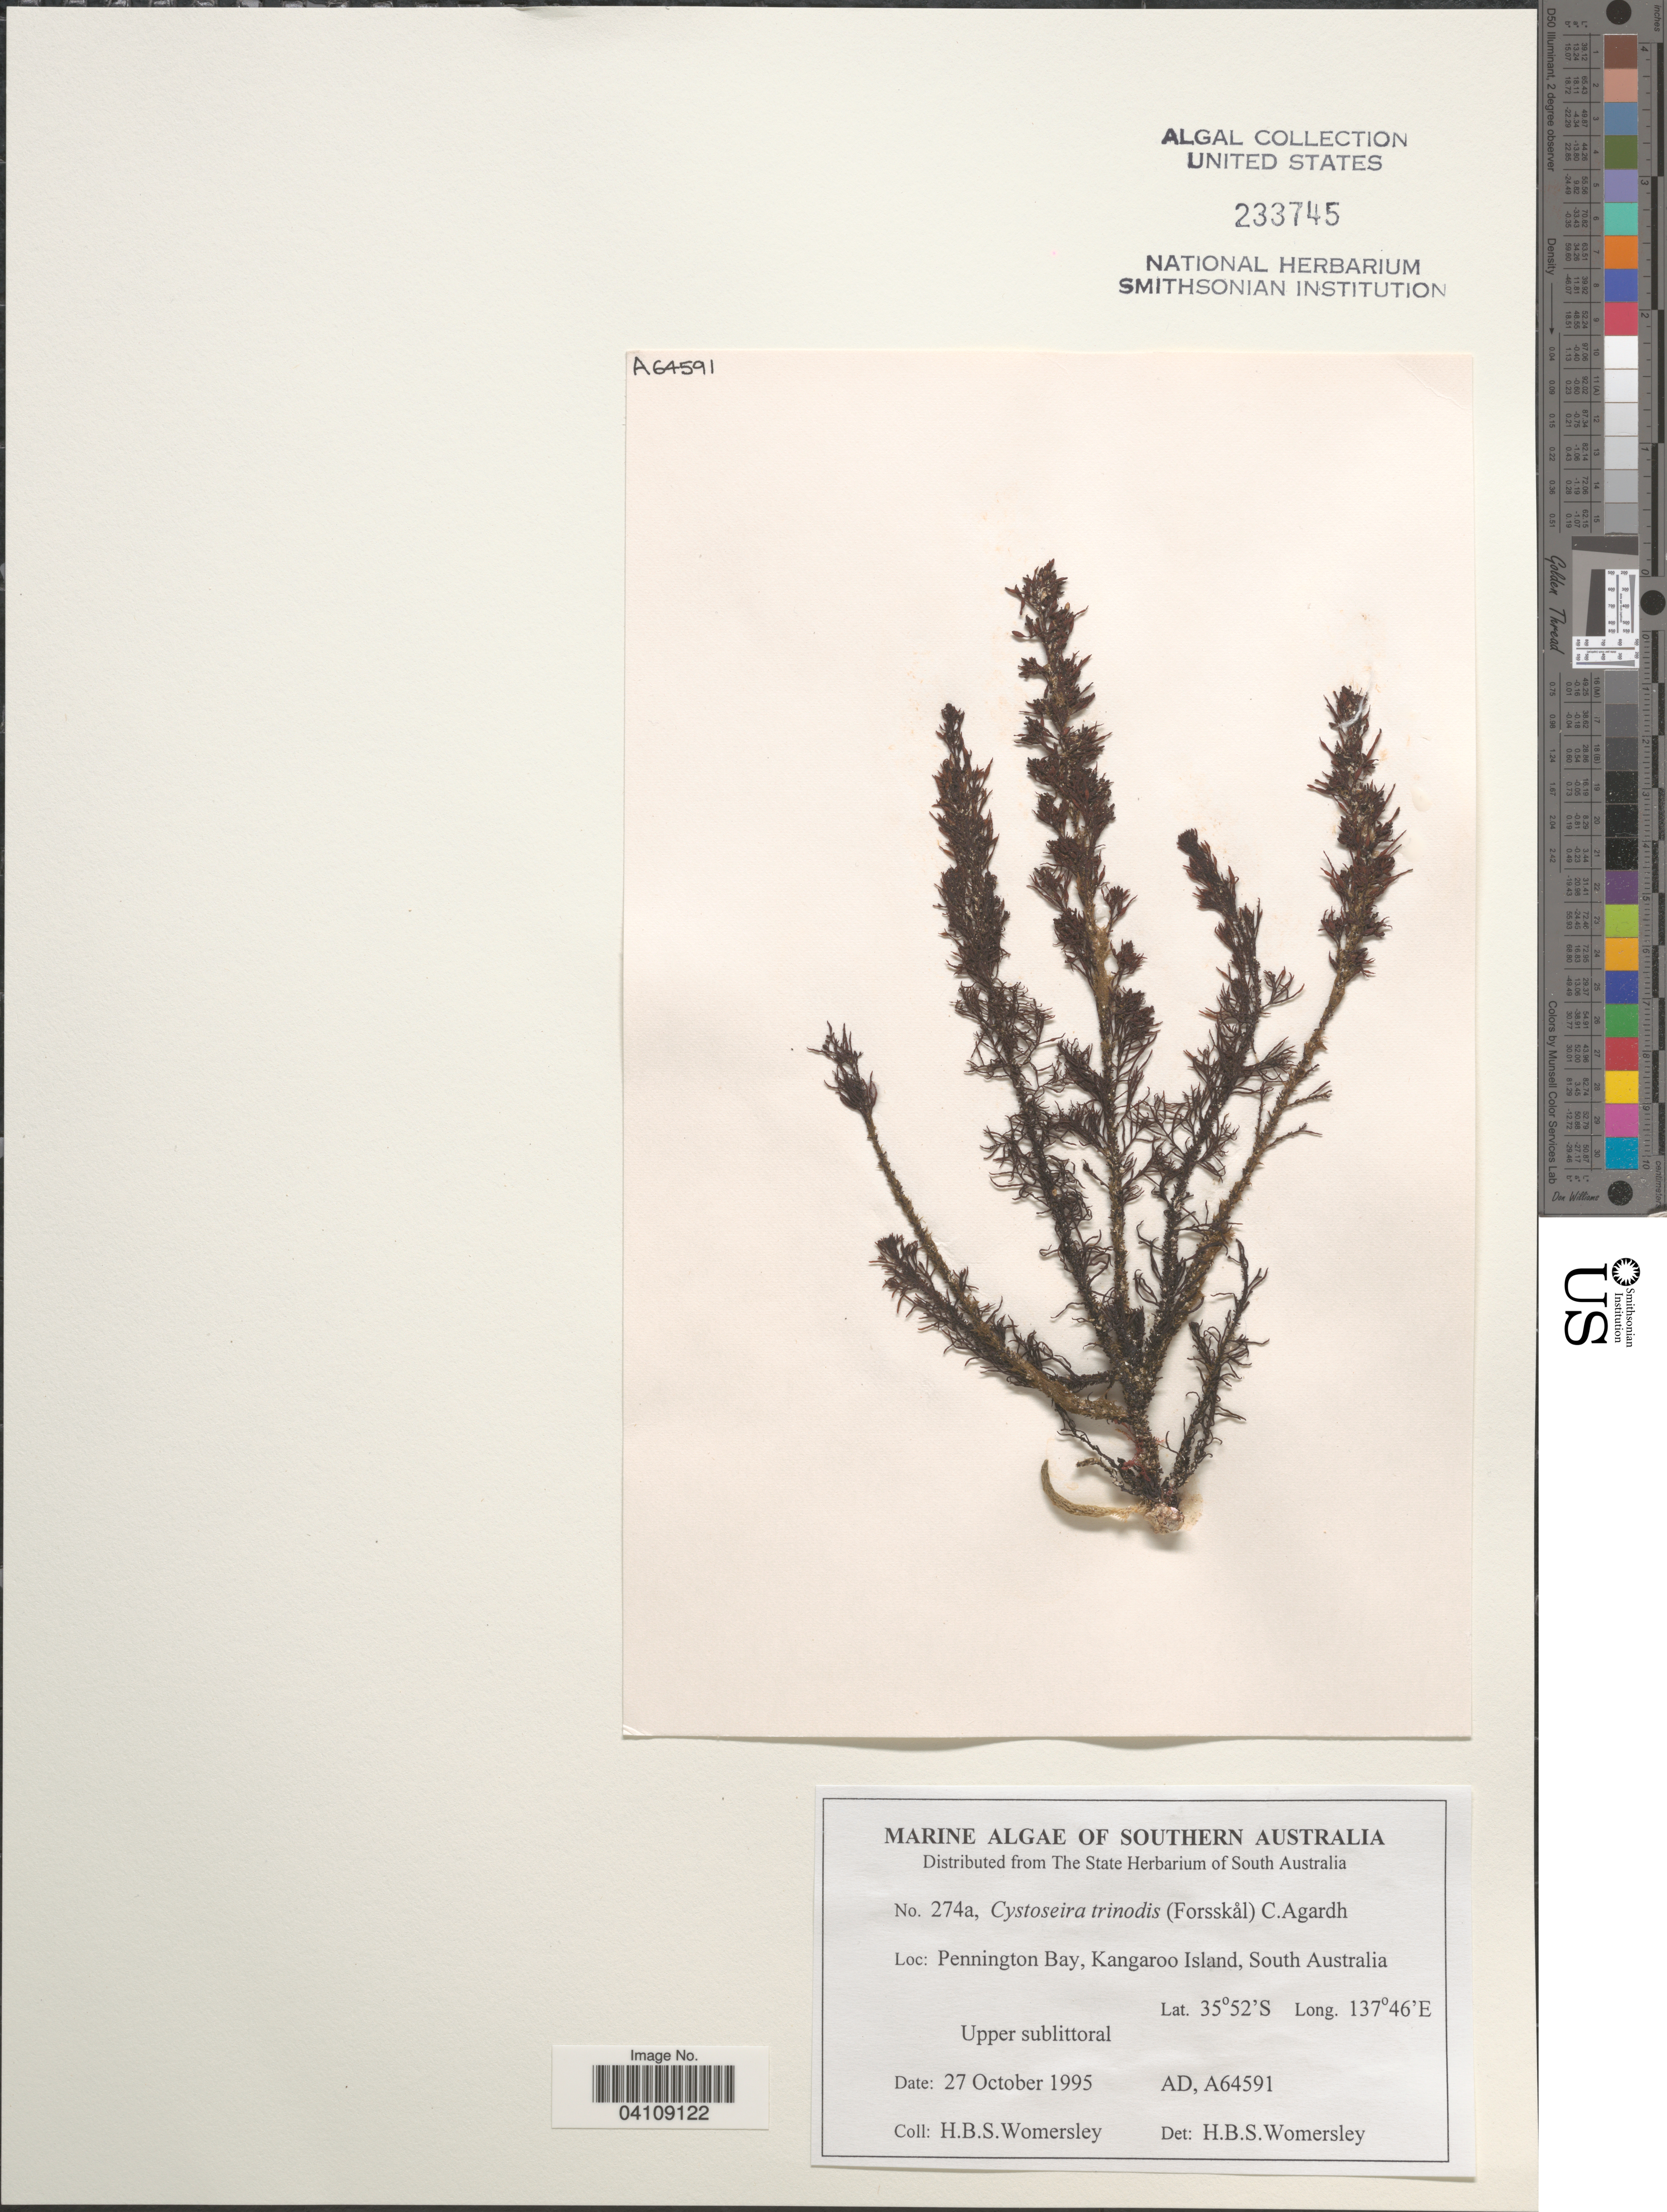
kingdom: Chromista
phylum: Ochrophyta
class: Phaeophyceae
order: Fucales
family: Sargassaceae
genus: Cystoseira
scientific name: Cystoseira trinodis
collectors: H. B. S. Womersley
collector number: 274a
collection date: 1995-10-27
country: Australia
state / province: South Australia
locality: Southern Australia. Pennington Bay, Kangaroo Island.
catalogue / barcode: US 233745